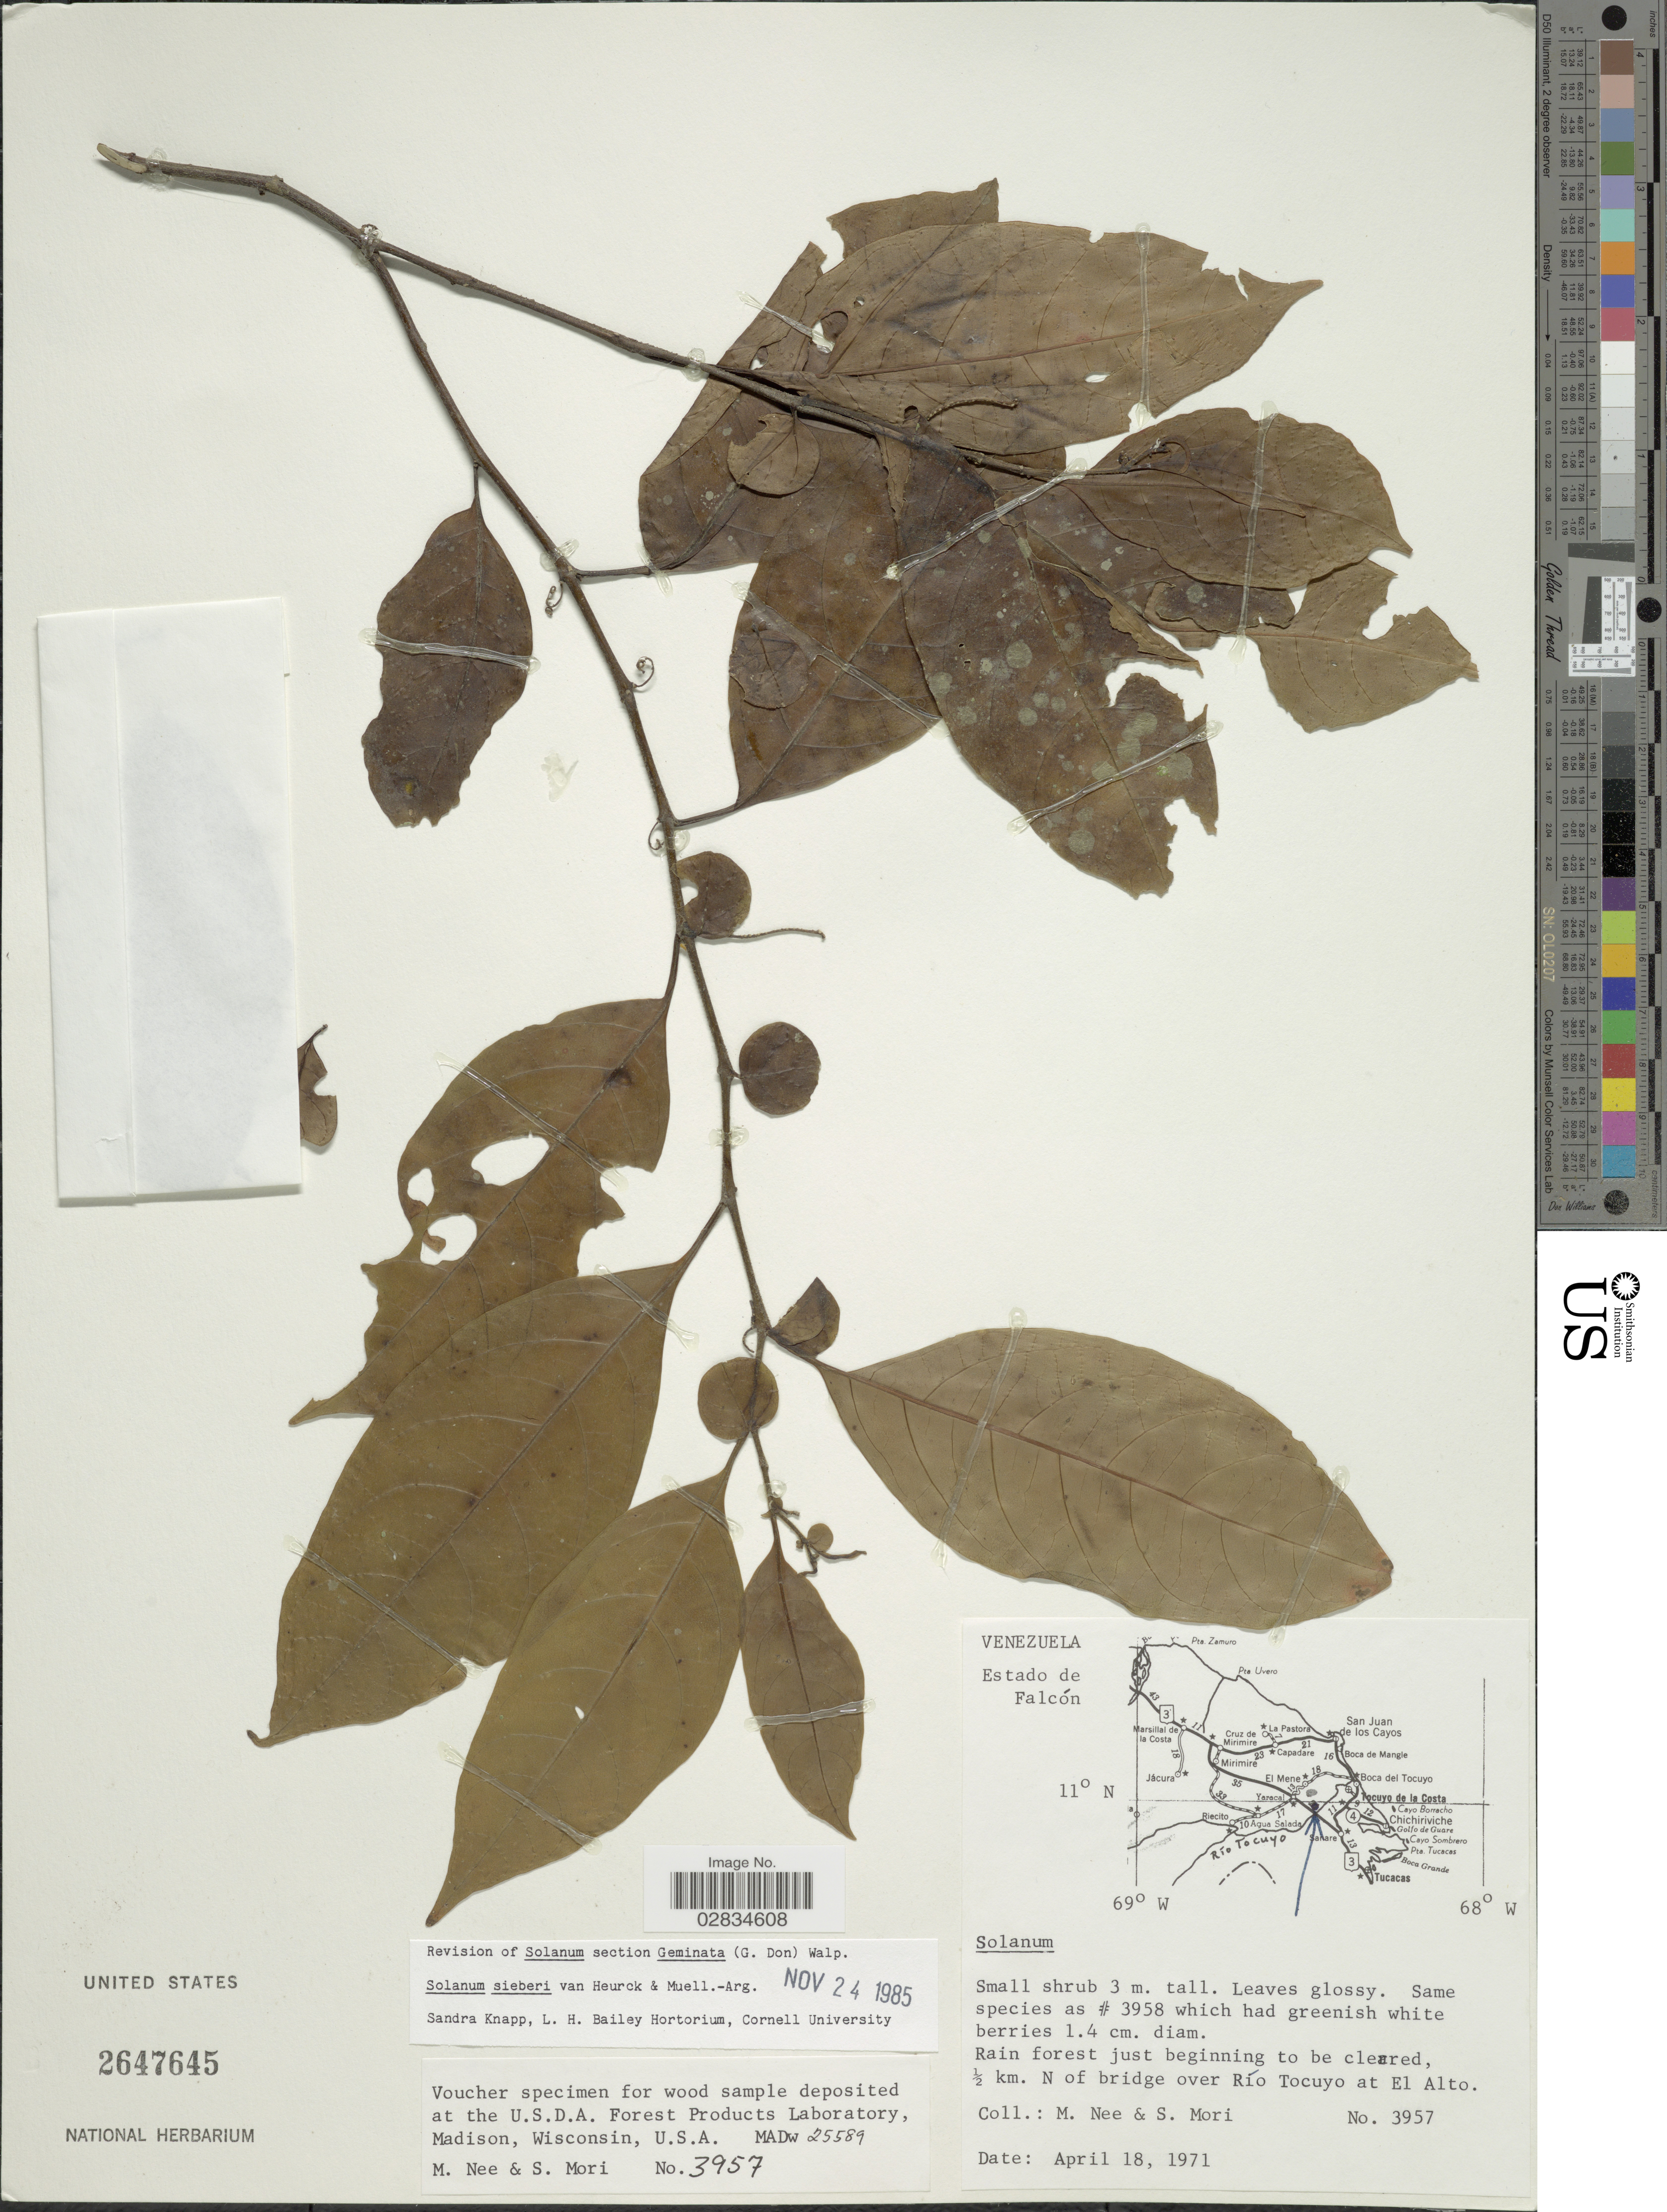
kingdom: Plantae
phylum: Tracheophyta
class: Magnoliopsida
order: Solanales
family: Solanaceae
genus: Solanum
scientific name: Solanum sieberi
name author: Van Heurck & Müll. Arg.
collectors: M. Nee & S. Mori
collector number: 3957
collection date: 1971-04-18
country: Venezuela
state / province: Falcón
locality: Estado de Falcón. Rain forest just beginning to be cleared, ½ km. N of bridge over Río Tocuyo at El Alto.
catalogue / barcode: US 2647645